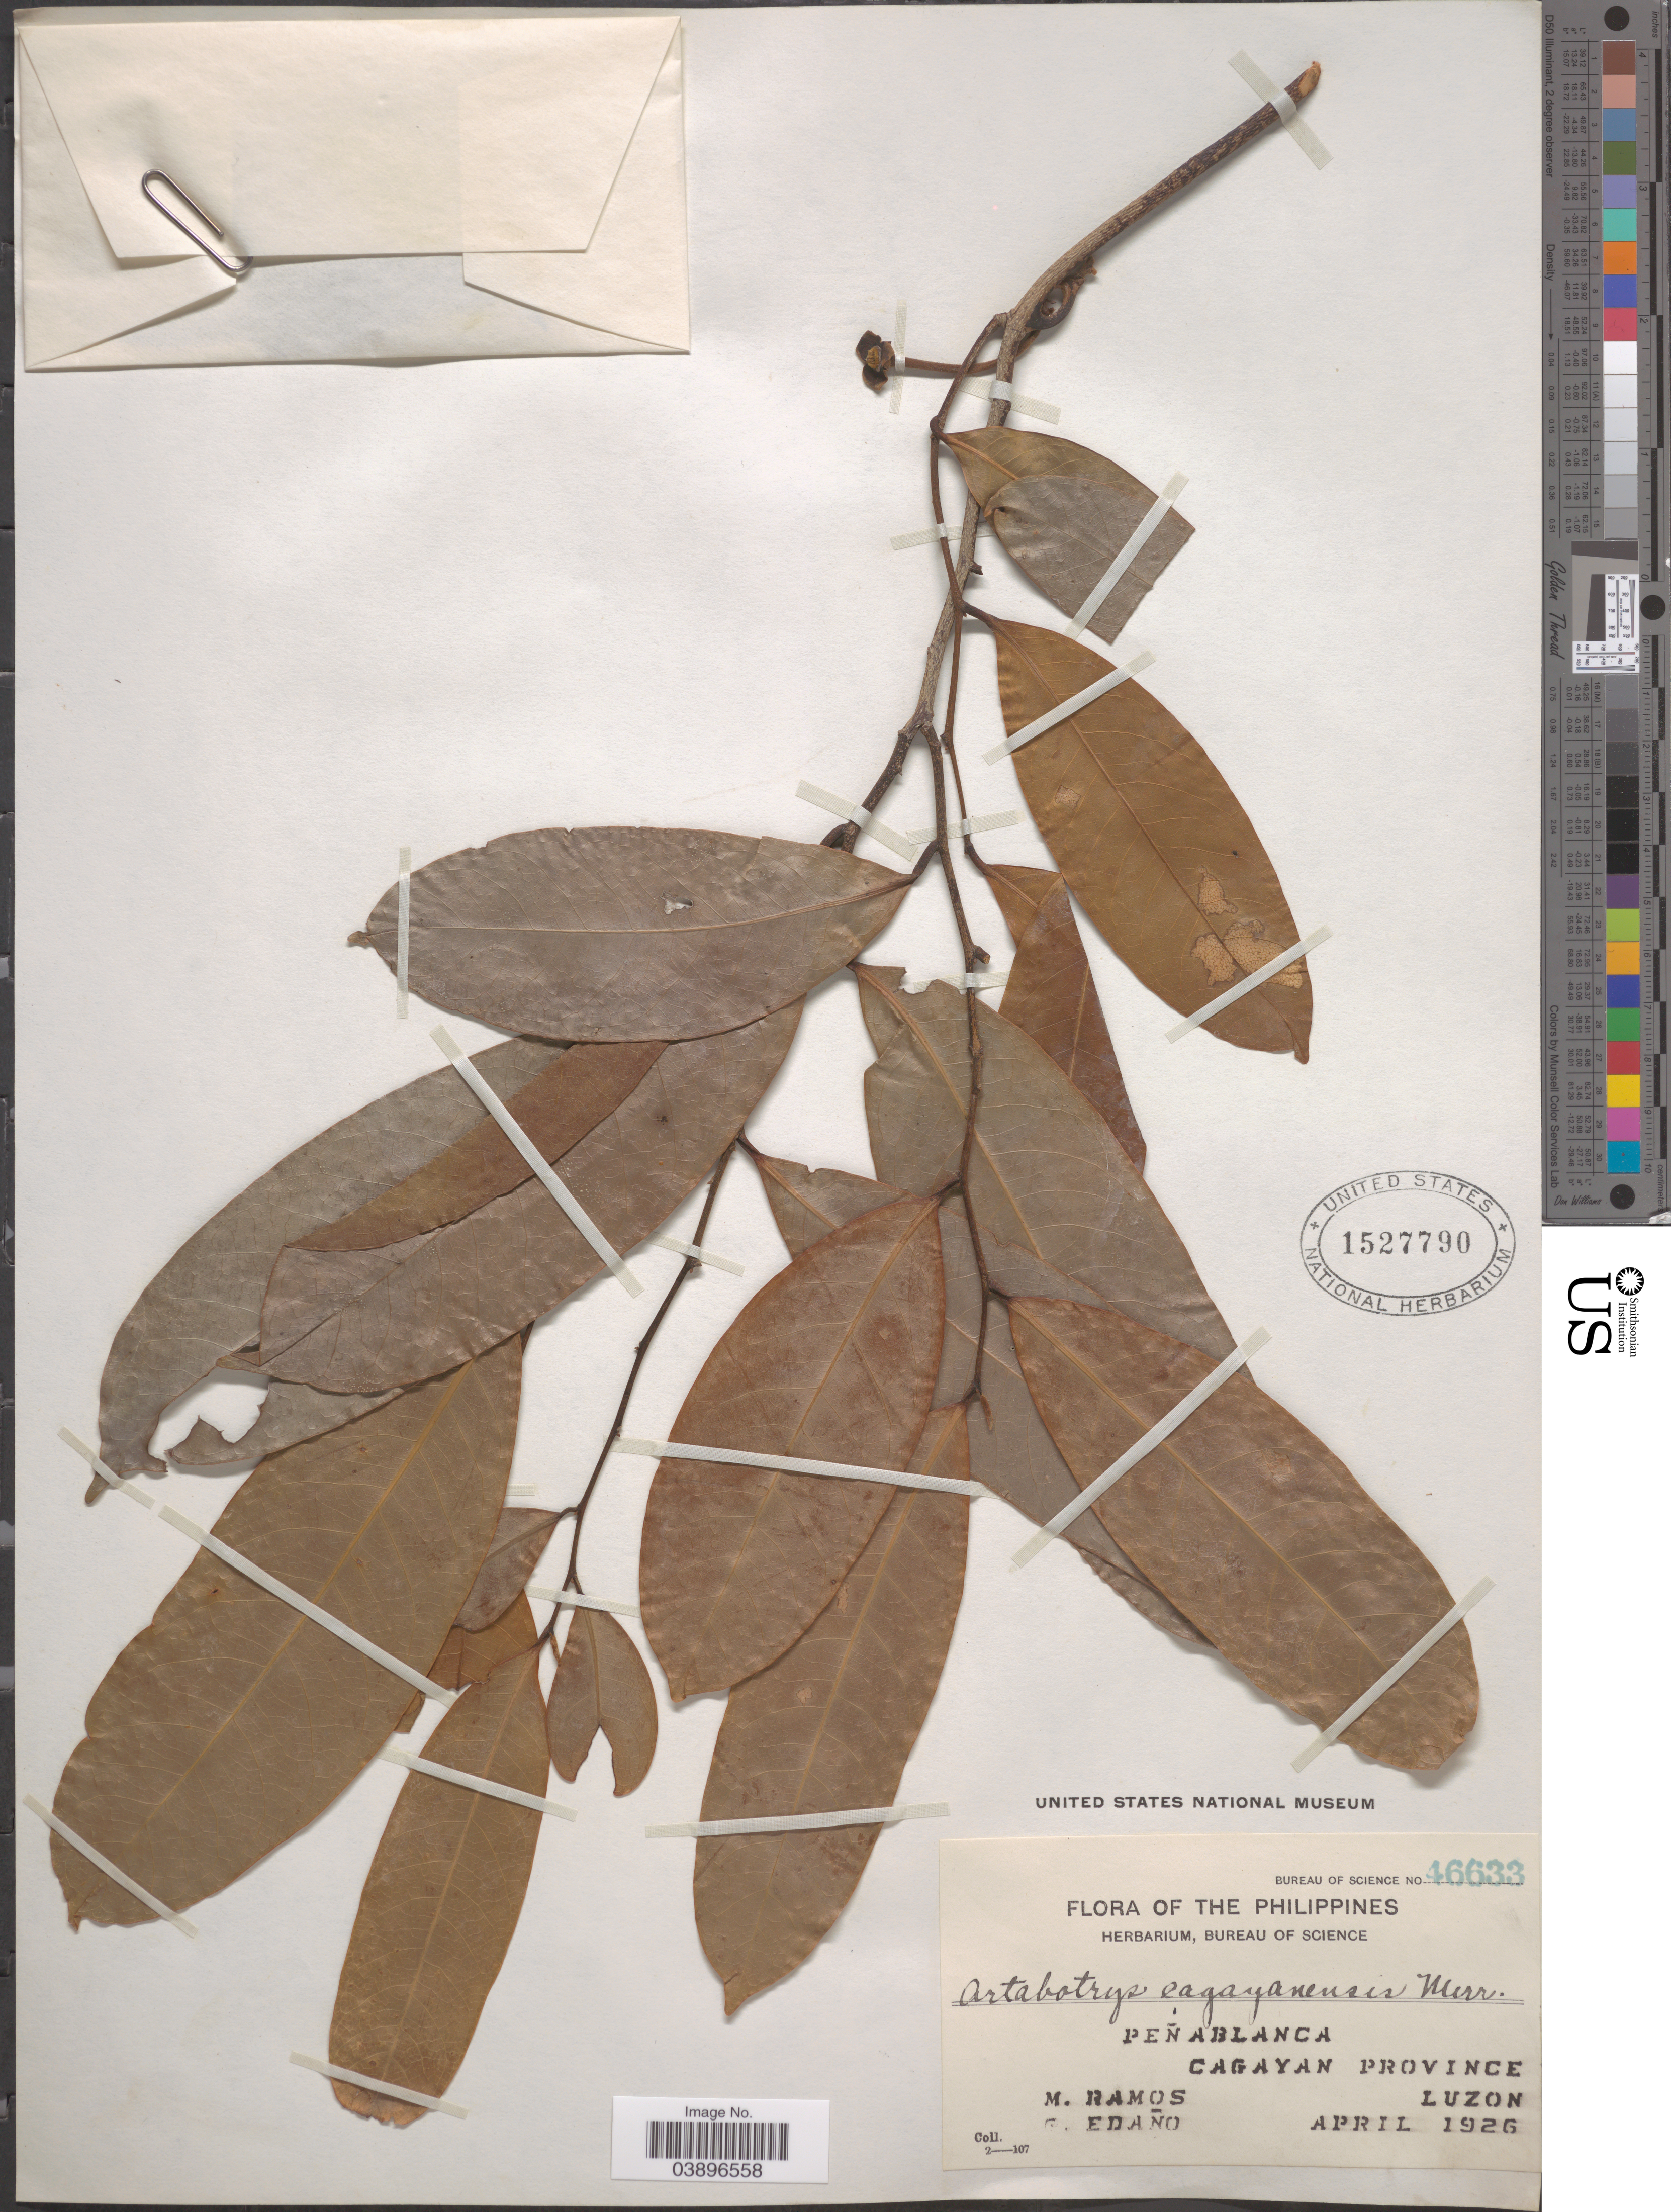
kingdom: Plantae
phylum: Tracheophyta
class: Magnoliopsida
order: Magnoliales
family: Annonaceae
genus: Artabotrys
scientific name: Artabotrys cagayanensis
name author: Merr.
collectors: M. Ramos & G. Edaño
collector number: Bureau of Science 46633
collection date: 1926-04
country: Philippines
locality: Peñablanca. Cagayan Province, Luzon.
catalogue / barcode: US 1527790